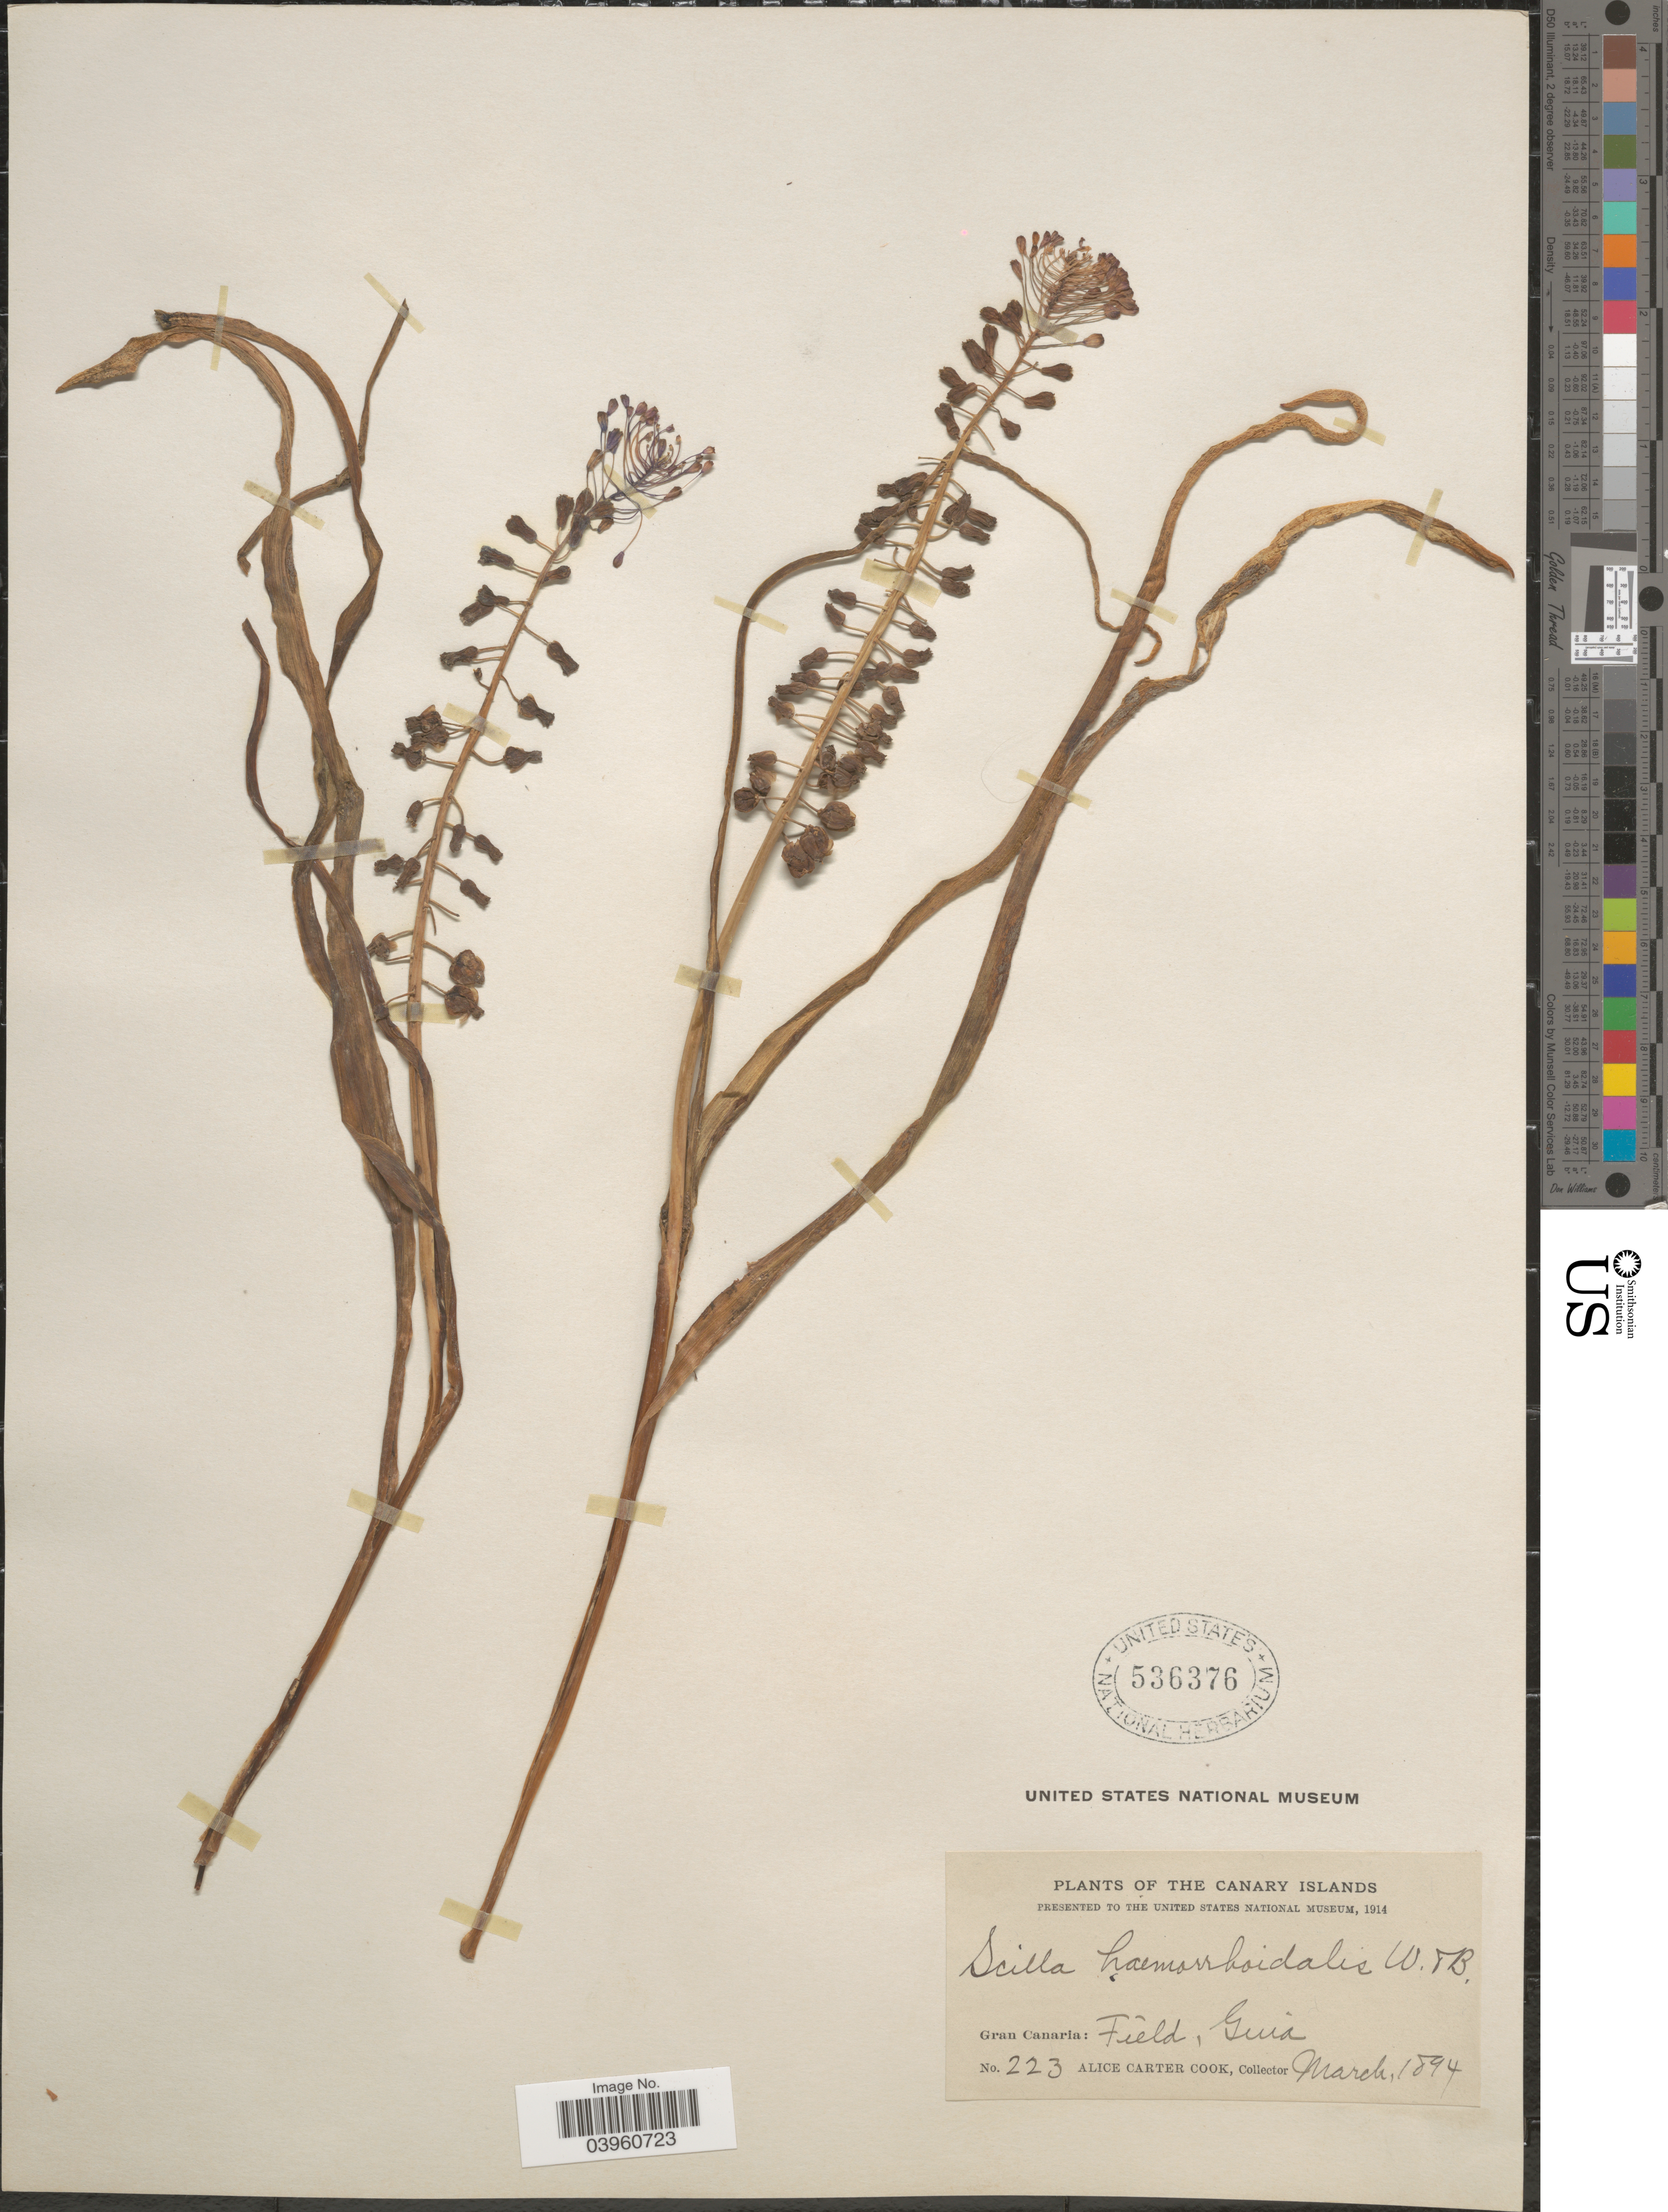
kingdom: Plantae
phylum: Tracheophyta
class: Liliopsida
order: Asparagales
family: Asparagaceae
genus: Scilla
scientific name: Scilla haemorrhoidalis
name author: Webb & Berthel.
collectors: Alice C. Cook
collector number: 223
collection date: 1894-03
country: Spain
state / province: Canarias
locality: The Canary Islands. Gran Canaria: Guia.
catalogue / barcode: US 536376